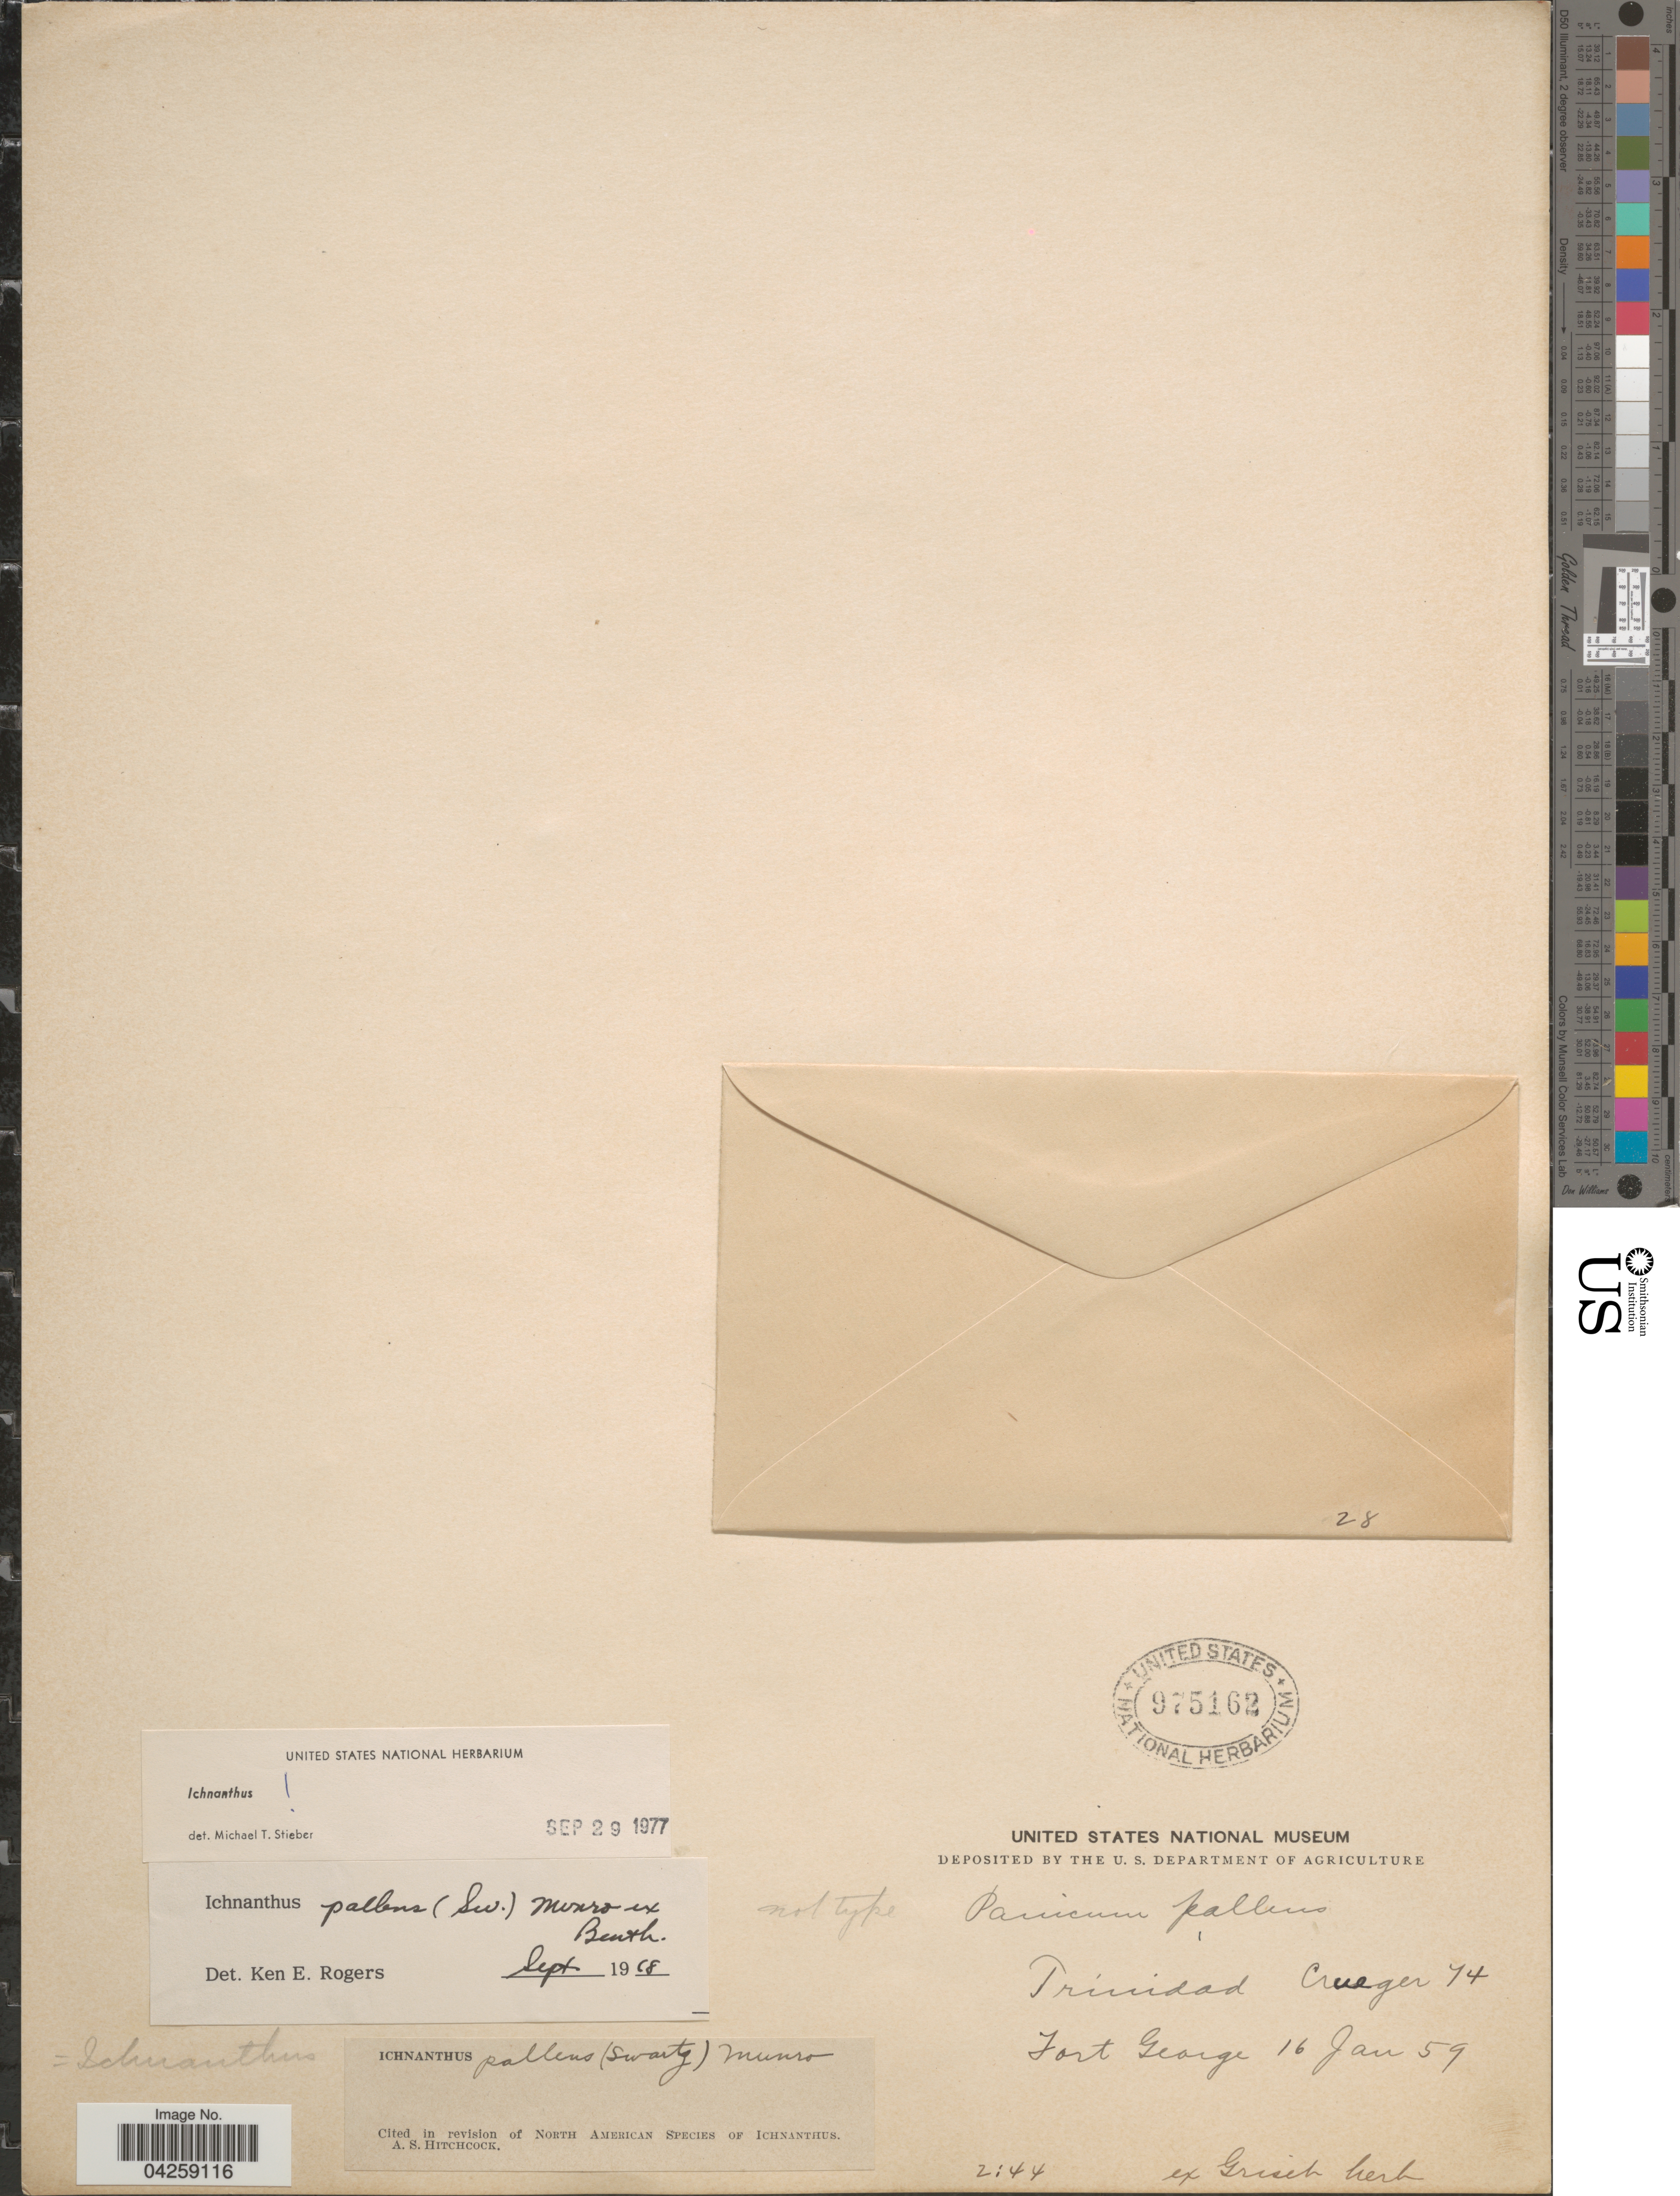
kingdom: Plantae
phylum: Tracheophyta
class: Liliopsida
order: Poales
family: Poaceae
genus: Ichnanthus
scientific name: Ichnanthus pallens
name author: (Sw.) Munro ex Benth.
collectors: Crueger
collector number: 74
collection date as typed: Transcribed d/m/y: 16/1/59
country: Trinidad and Tobago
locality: Trinidad. Fort George.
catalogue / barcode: US 975162